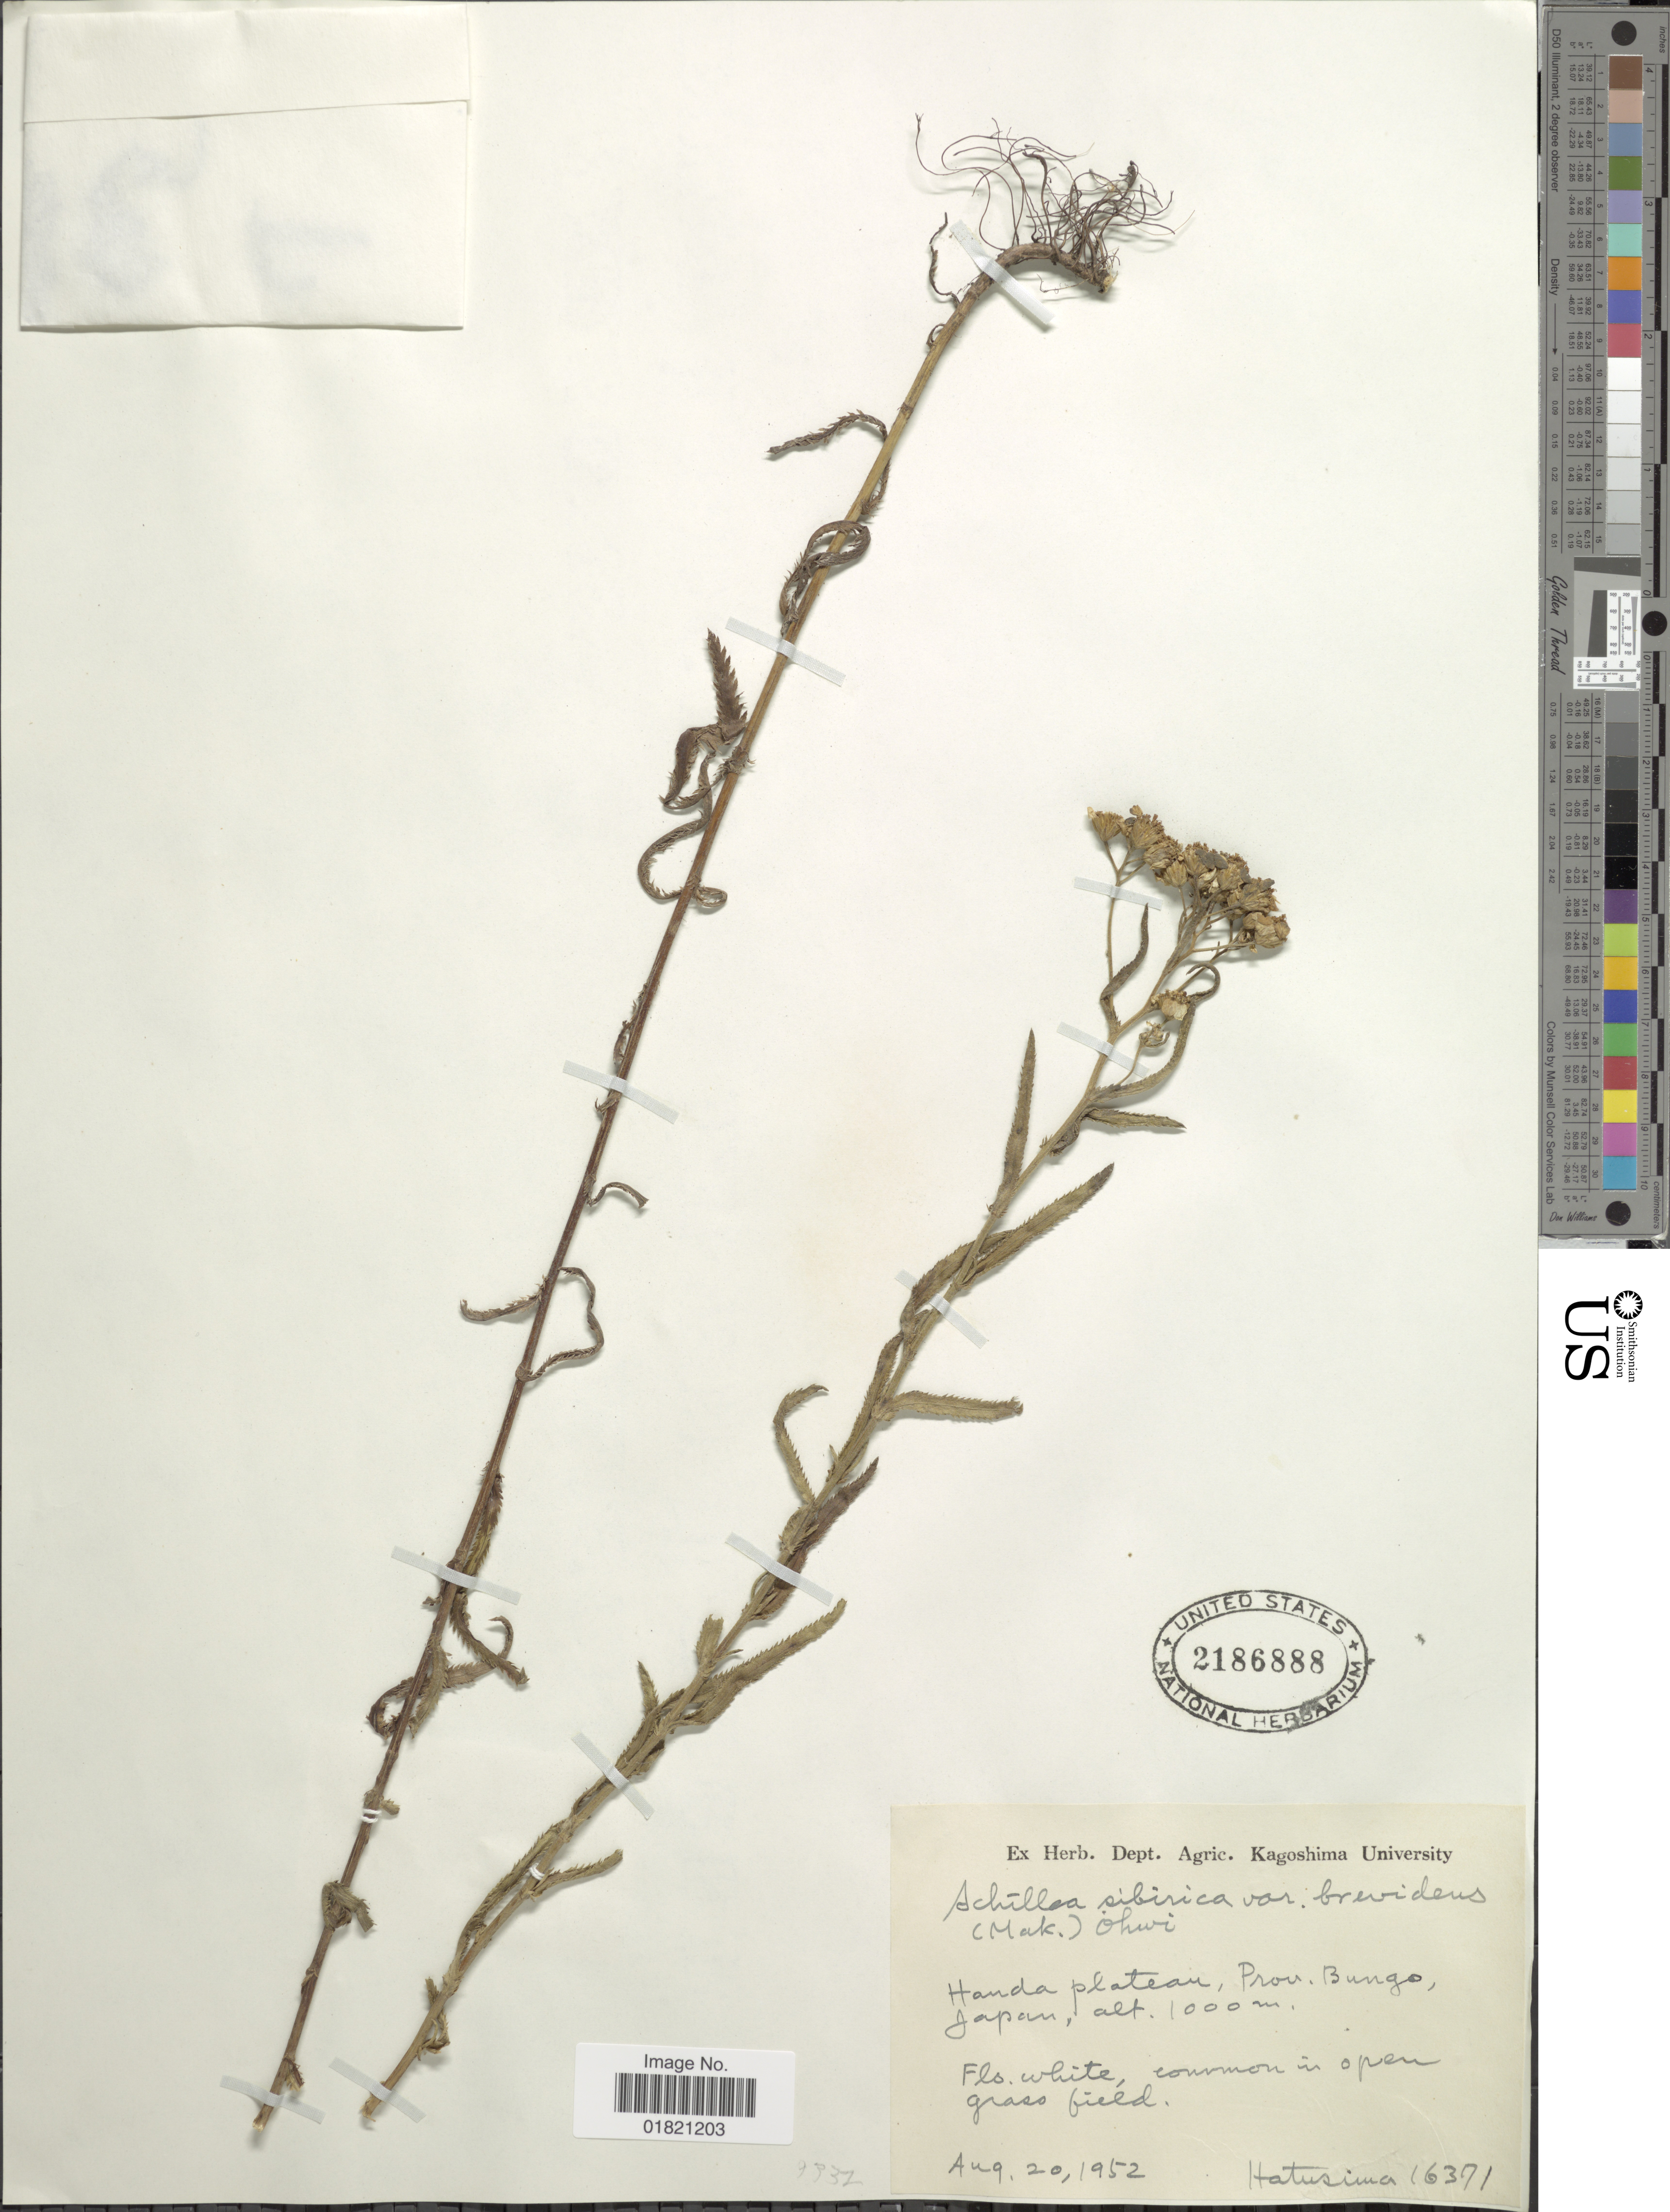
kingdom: Plantae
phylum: Tracheophyta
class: Magnoliopsida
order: Asterales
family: Asteraceae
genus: Achillea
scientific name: Achillea sibirica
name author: Ledeb.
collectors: -. Hatusima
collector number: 16371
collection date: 1952-08-20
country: Japan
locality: Handa plateau, Prov. Bungo.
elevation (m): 1000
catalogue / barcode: US 2186888